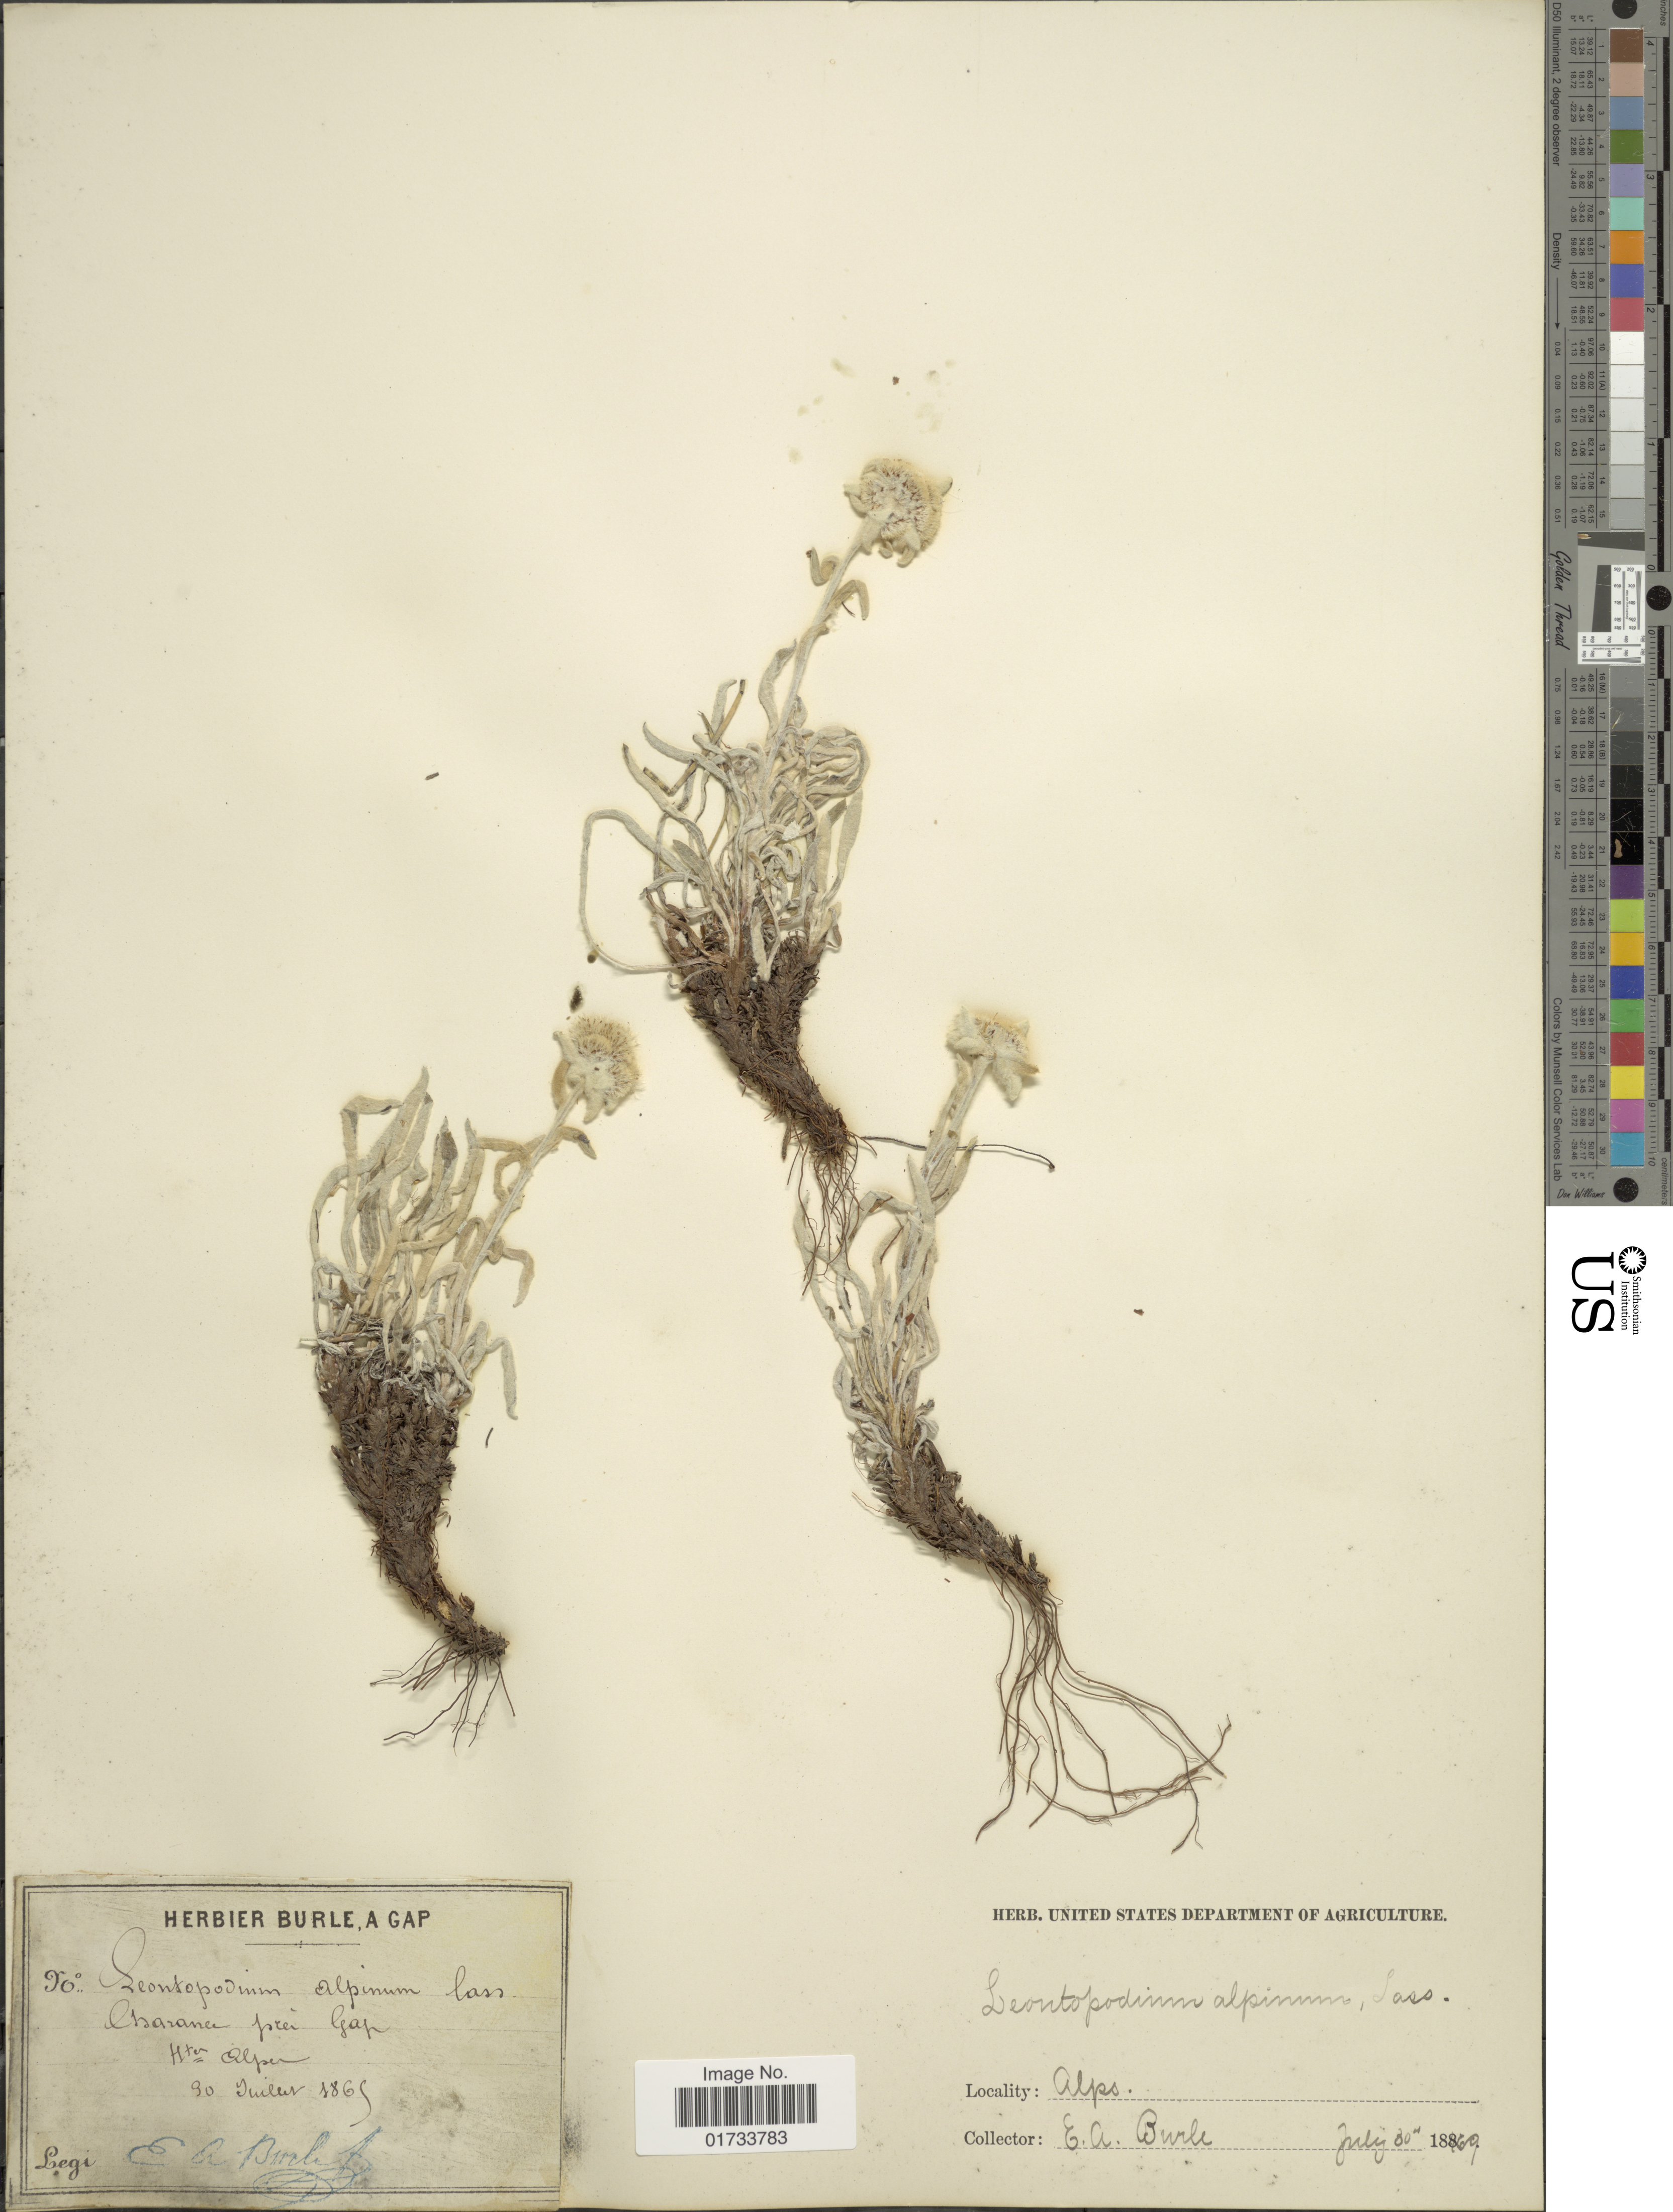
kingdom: Plantae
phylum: Tracheophyta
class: Magnoliopsida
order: Asterales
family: Asteraceae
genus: Leontopodium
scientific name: Leontopodium alpinum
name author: Cass.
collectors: E. Burle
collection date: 1869-07-30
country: France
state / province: Provence-Alpes-Côte d'Azur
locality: Charance près Gap, Hautes Alpes